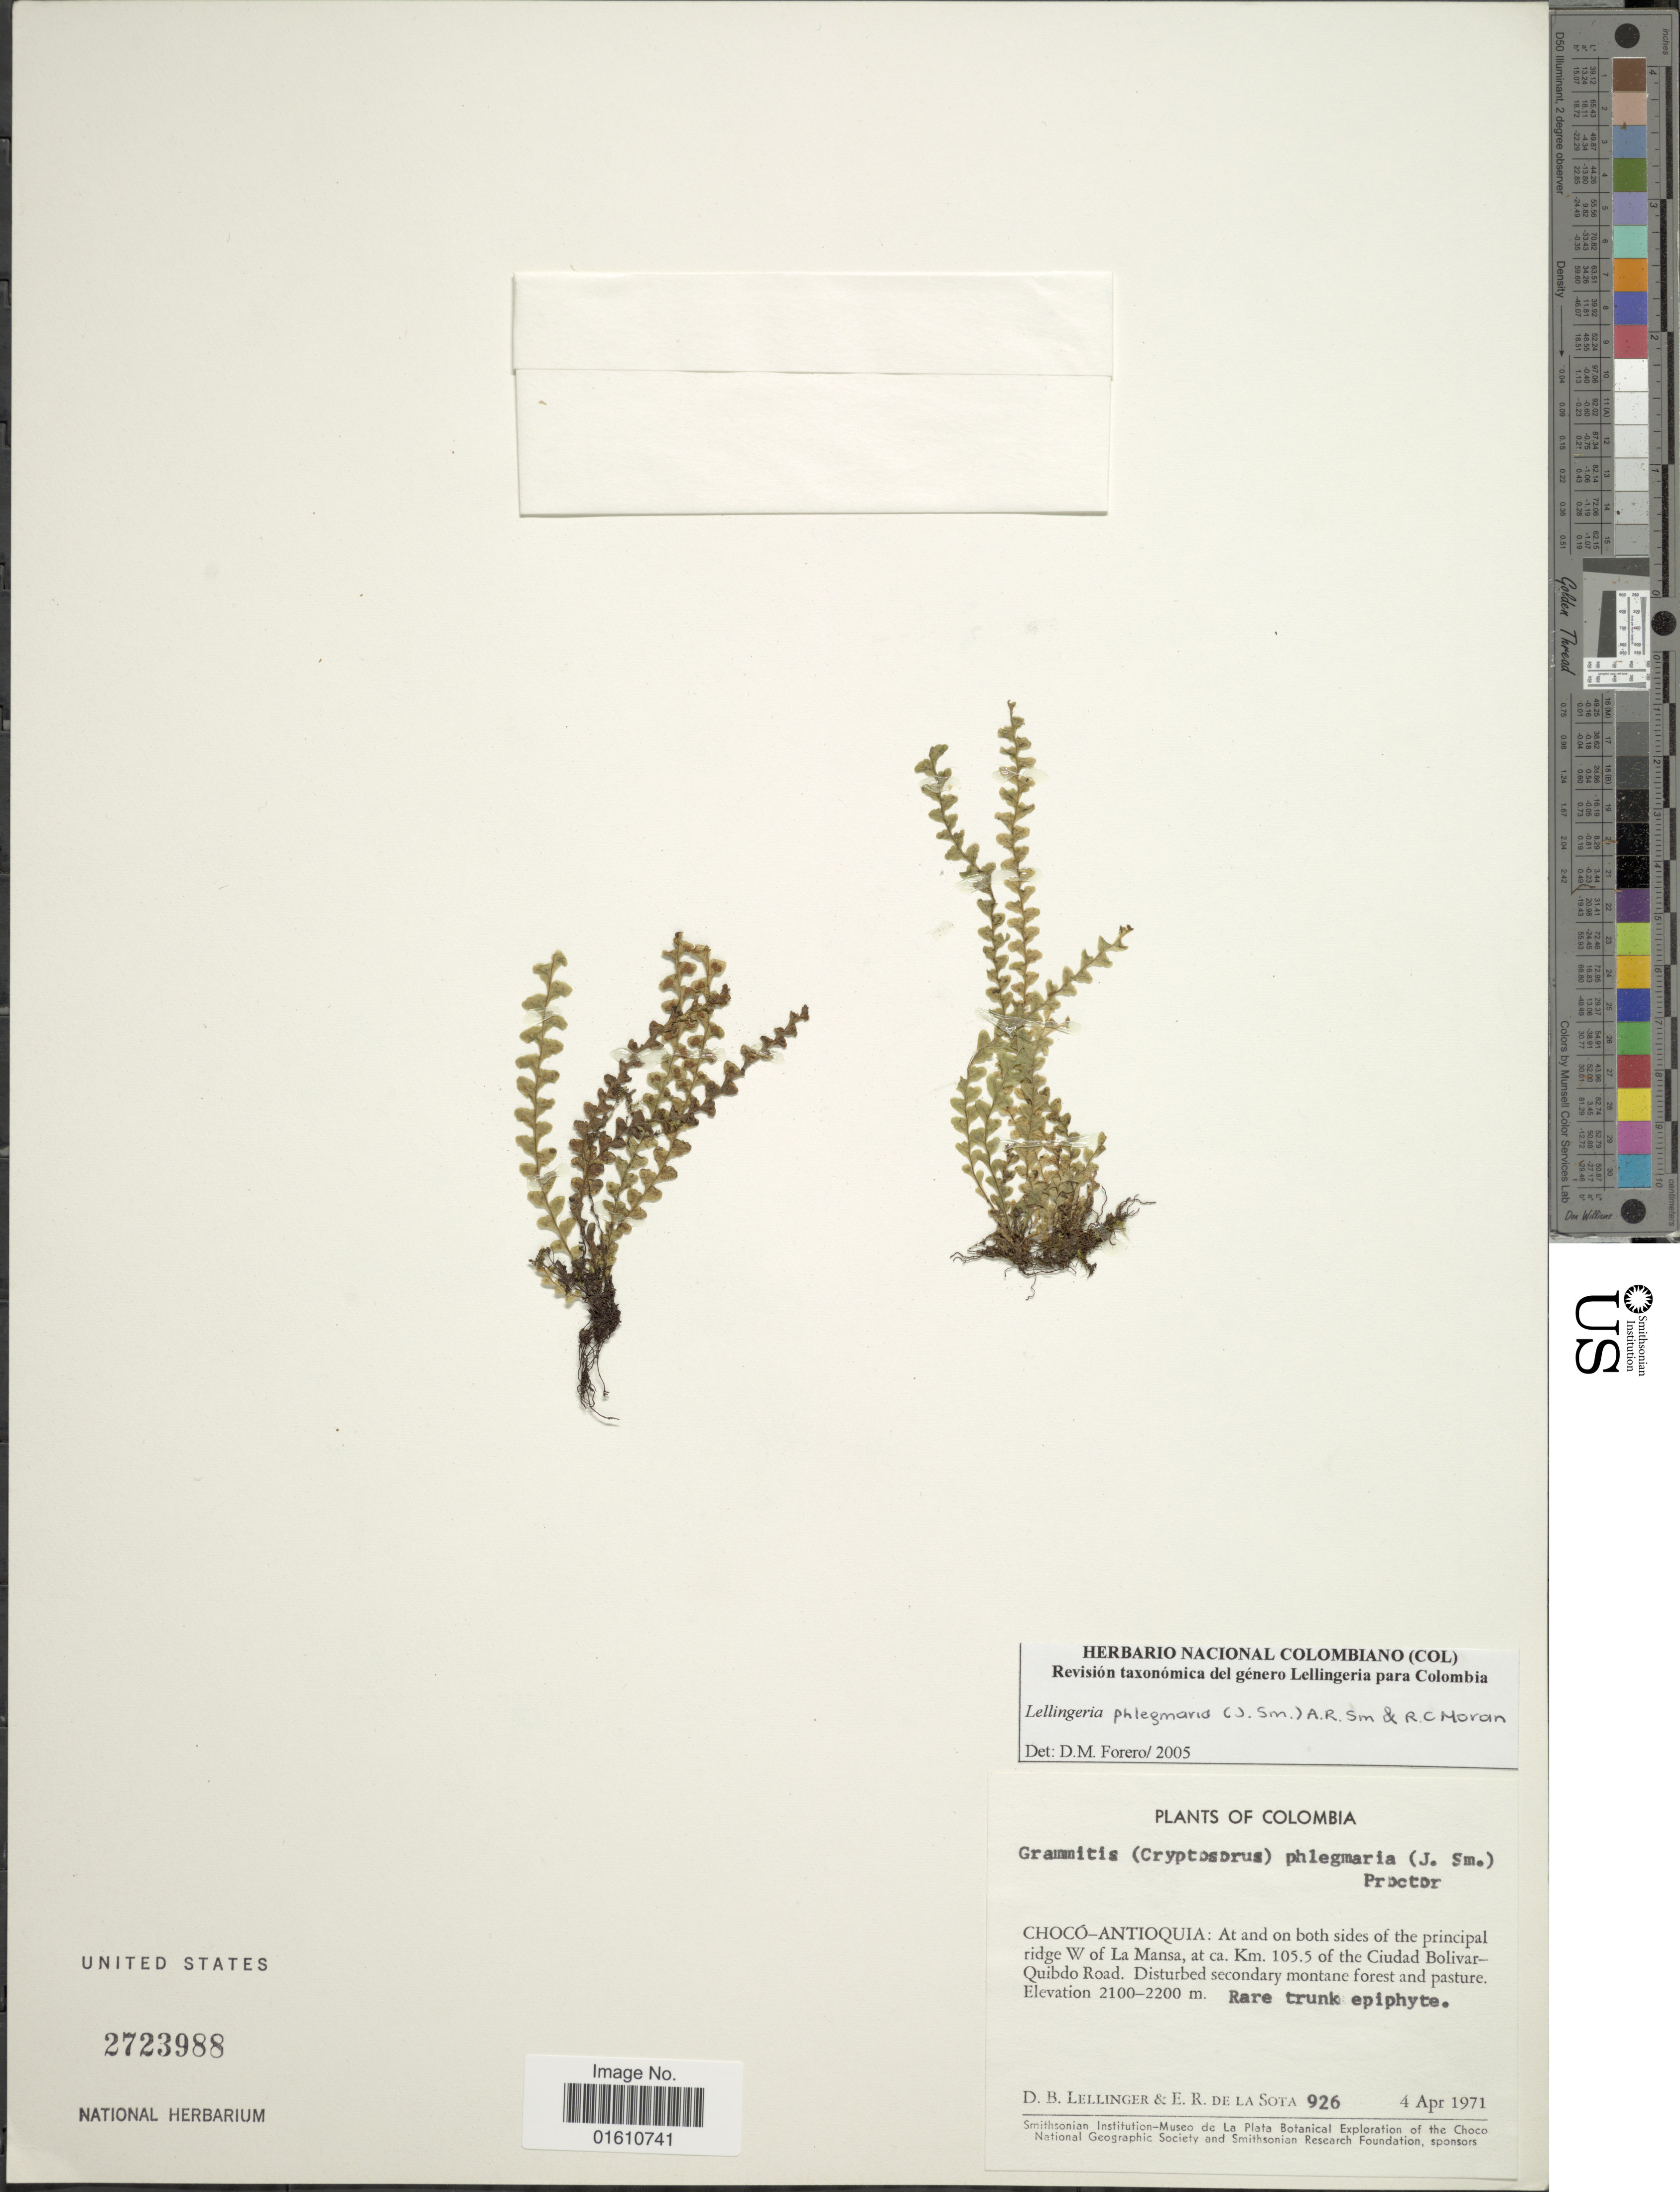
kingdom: Plantae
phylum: Tracheophyta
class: Polypodiopsida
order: Polypodiales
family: Polypodiaceae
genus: Lellingeria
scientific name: Lellingeria phlegmaria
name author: (J. Sm.) A.R. Sm. & R.C. Moran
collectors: D. B. Lellinger & E. R. de la Sota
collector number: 926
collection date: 1971-04-04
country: Colombia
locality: Choco- Antioquia: at and on both sides of the principal ridge W of La Mansa, at ca. Km. 105.5 of the Ciudad Bolivar-Quibdo Road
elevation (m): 2100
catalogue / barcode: US 2723988